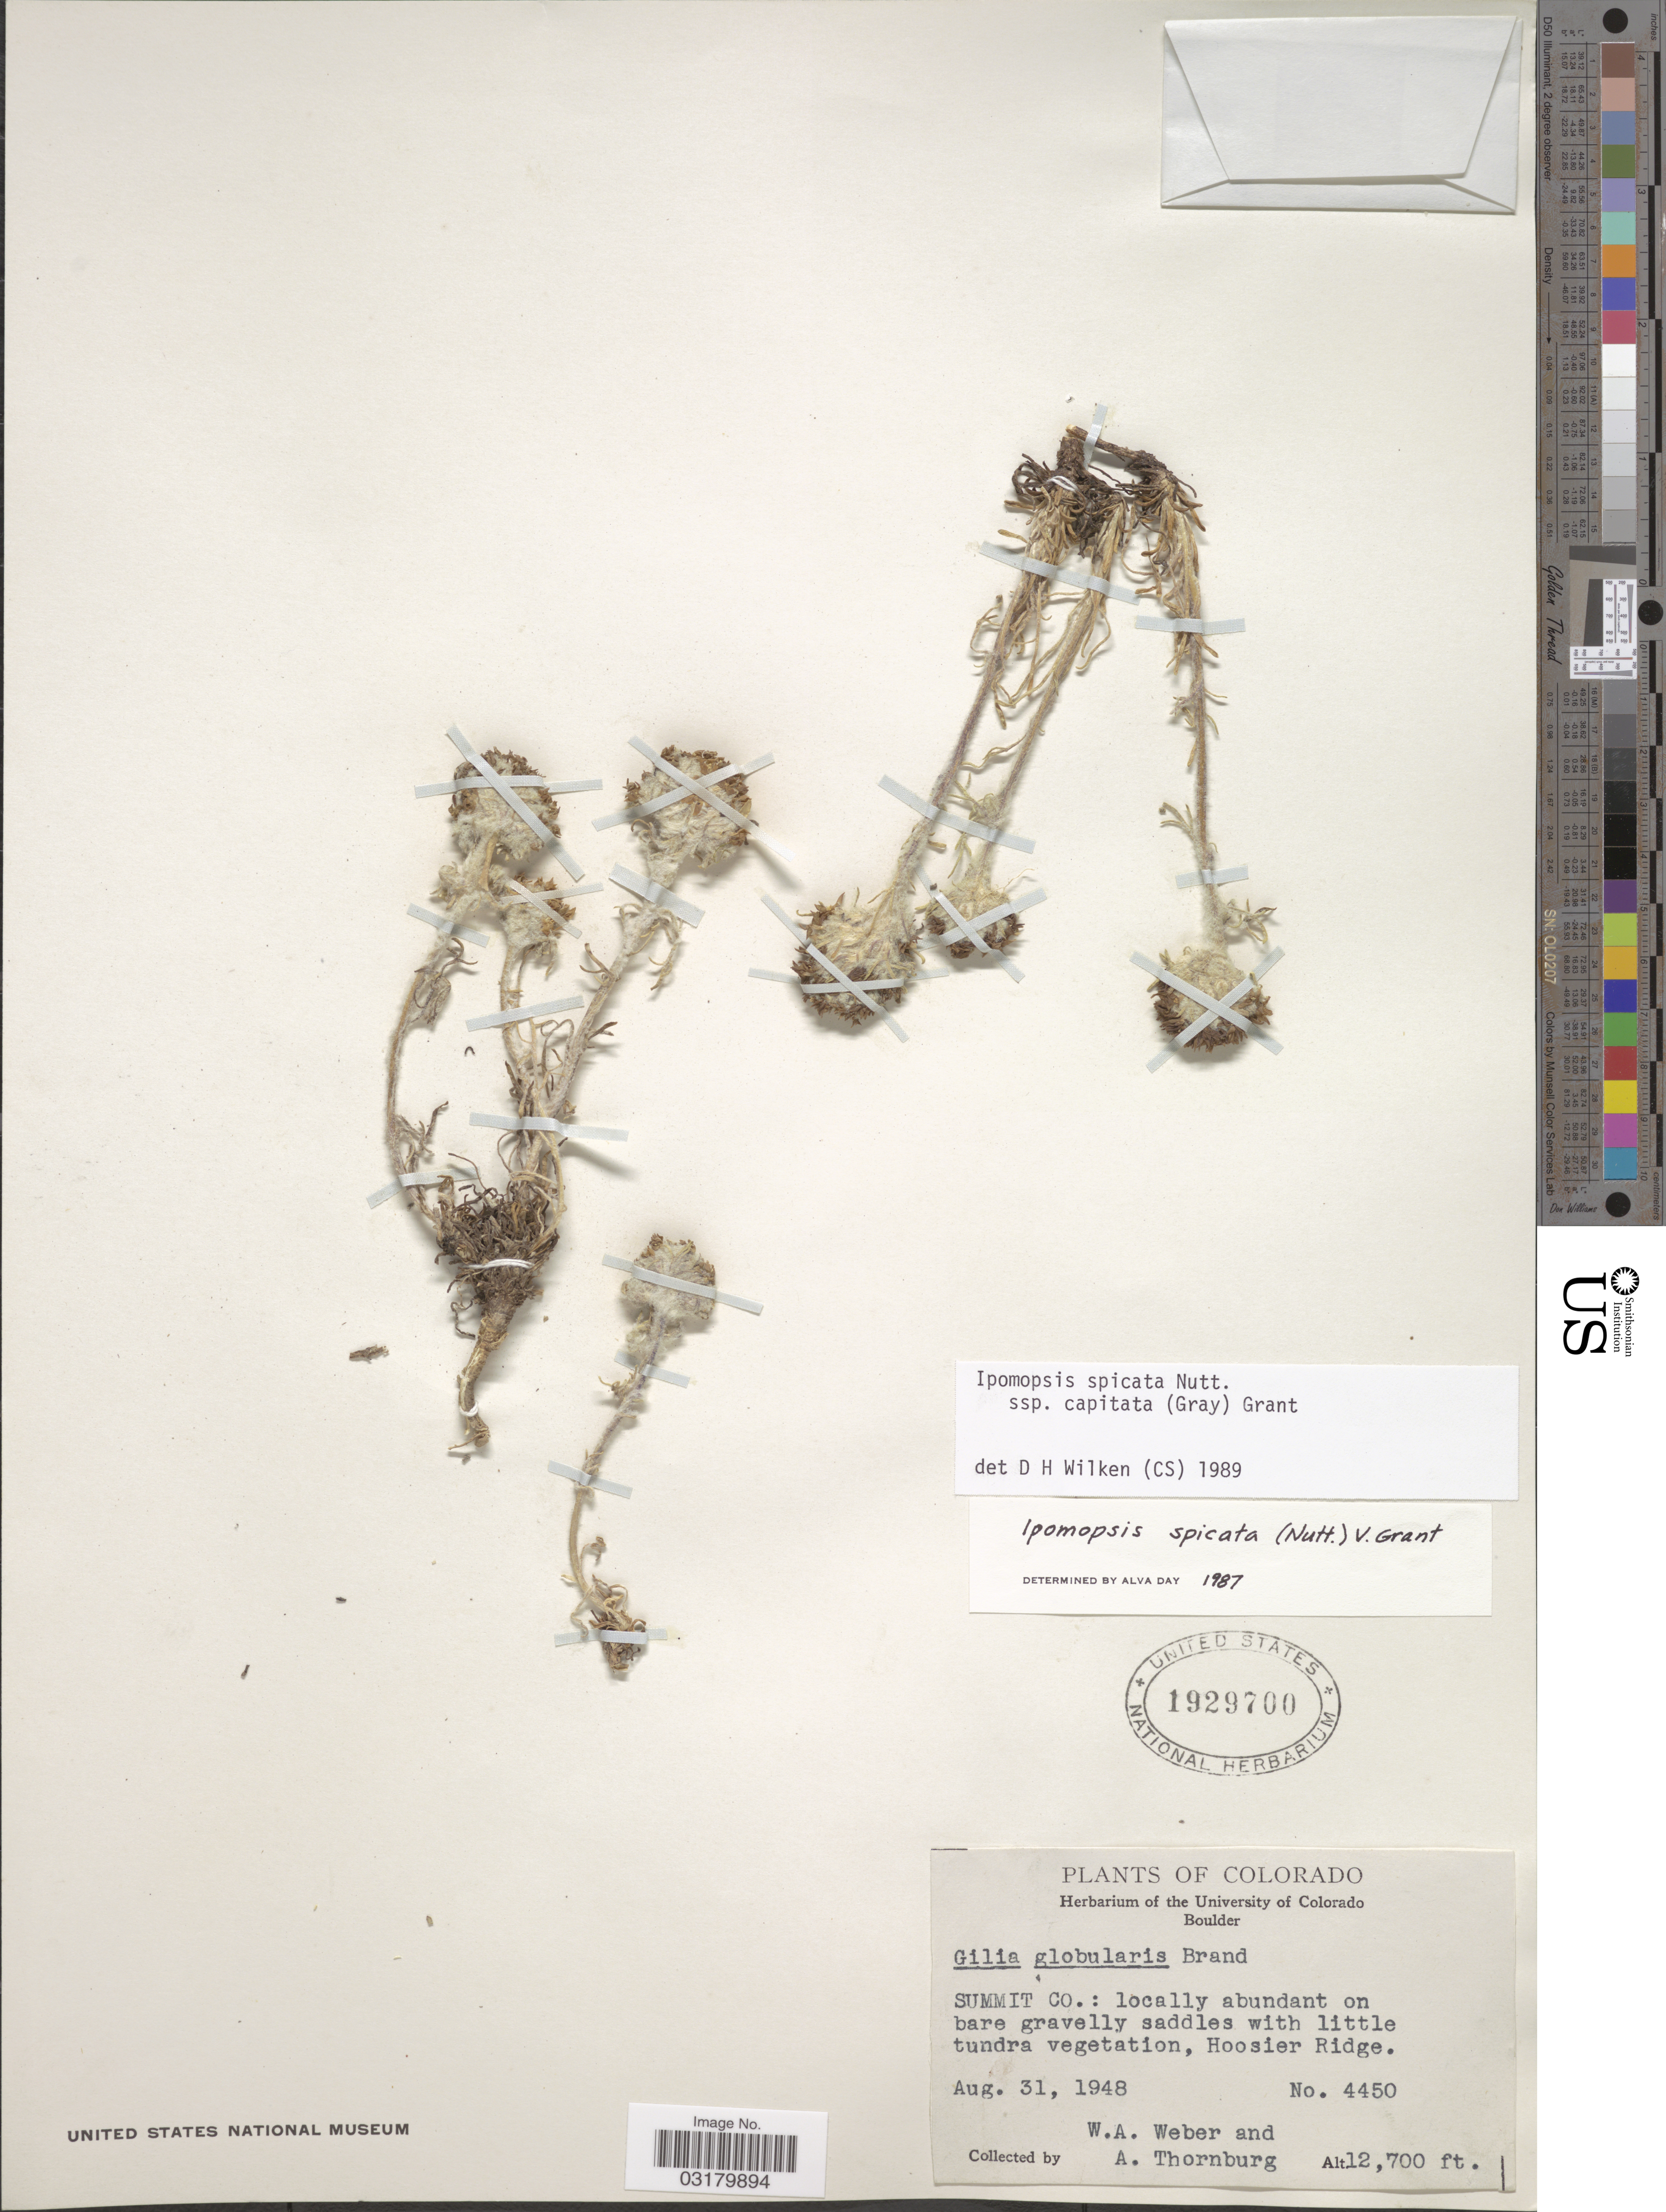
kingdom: Plantae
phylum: Tracheophyta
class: Magnoliopsida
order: Ericales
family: Polemoniaceae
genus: Ipomopsis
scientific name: Ipomopsis spicata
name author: (Nutt.) V.E. Grant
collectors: W. A. Weber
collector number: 4450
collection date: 1948-08-31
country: United States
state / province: Colorado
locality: Summit Co.: locally abundant on bare gravelly saddles with little tundra vegetation, Hoosier Ridge.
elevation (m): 3871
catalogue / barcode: US 1929700